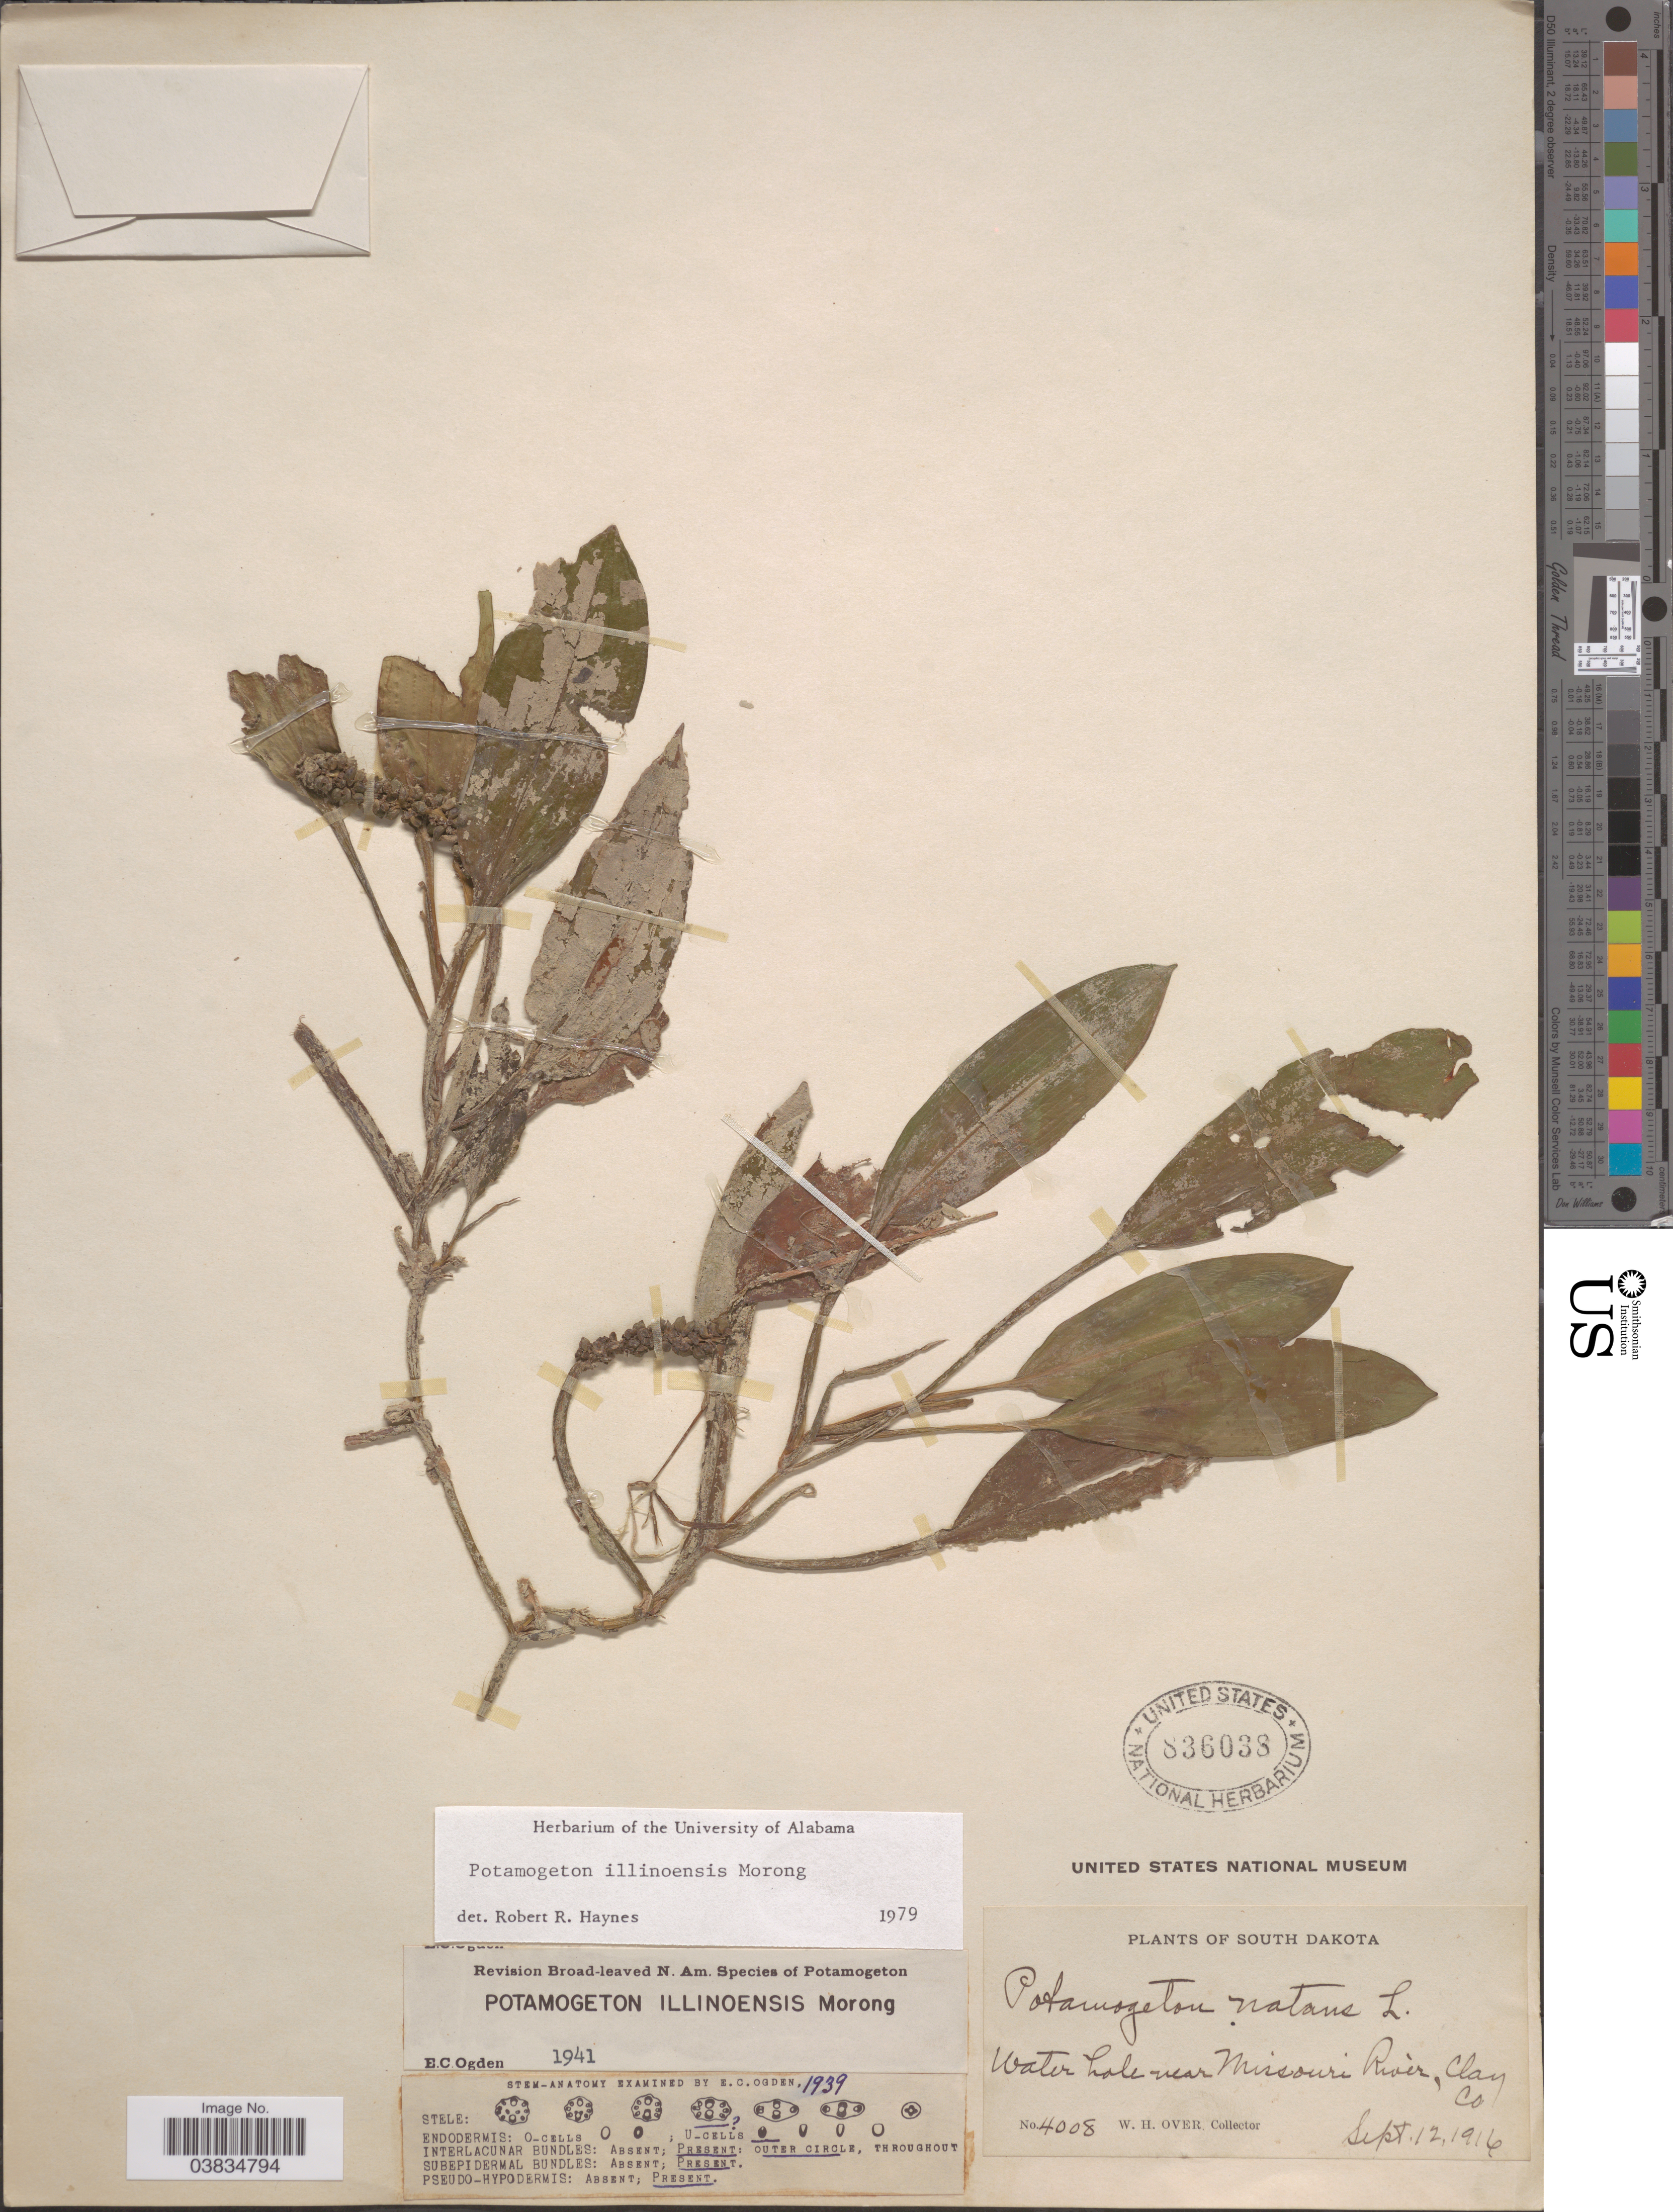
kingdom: Plantae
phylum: Tracheophyta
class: Liliopsida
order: Alismatales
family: Potamogetonaceae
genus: Potamogeton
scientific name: Potamogeton illinoensis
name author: Morong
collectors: W. Over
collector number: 4008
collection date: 1916-09-12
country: United States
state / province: South Dakota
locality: Water hole near Missouri River, Clay Co.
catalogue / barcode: US 836038